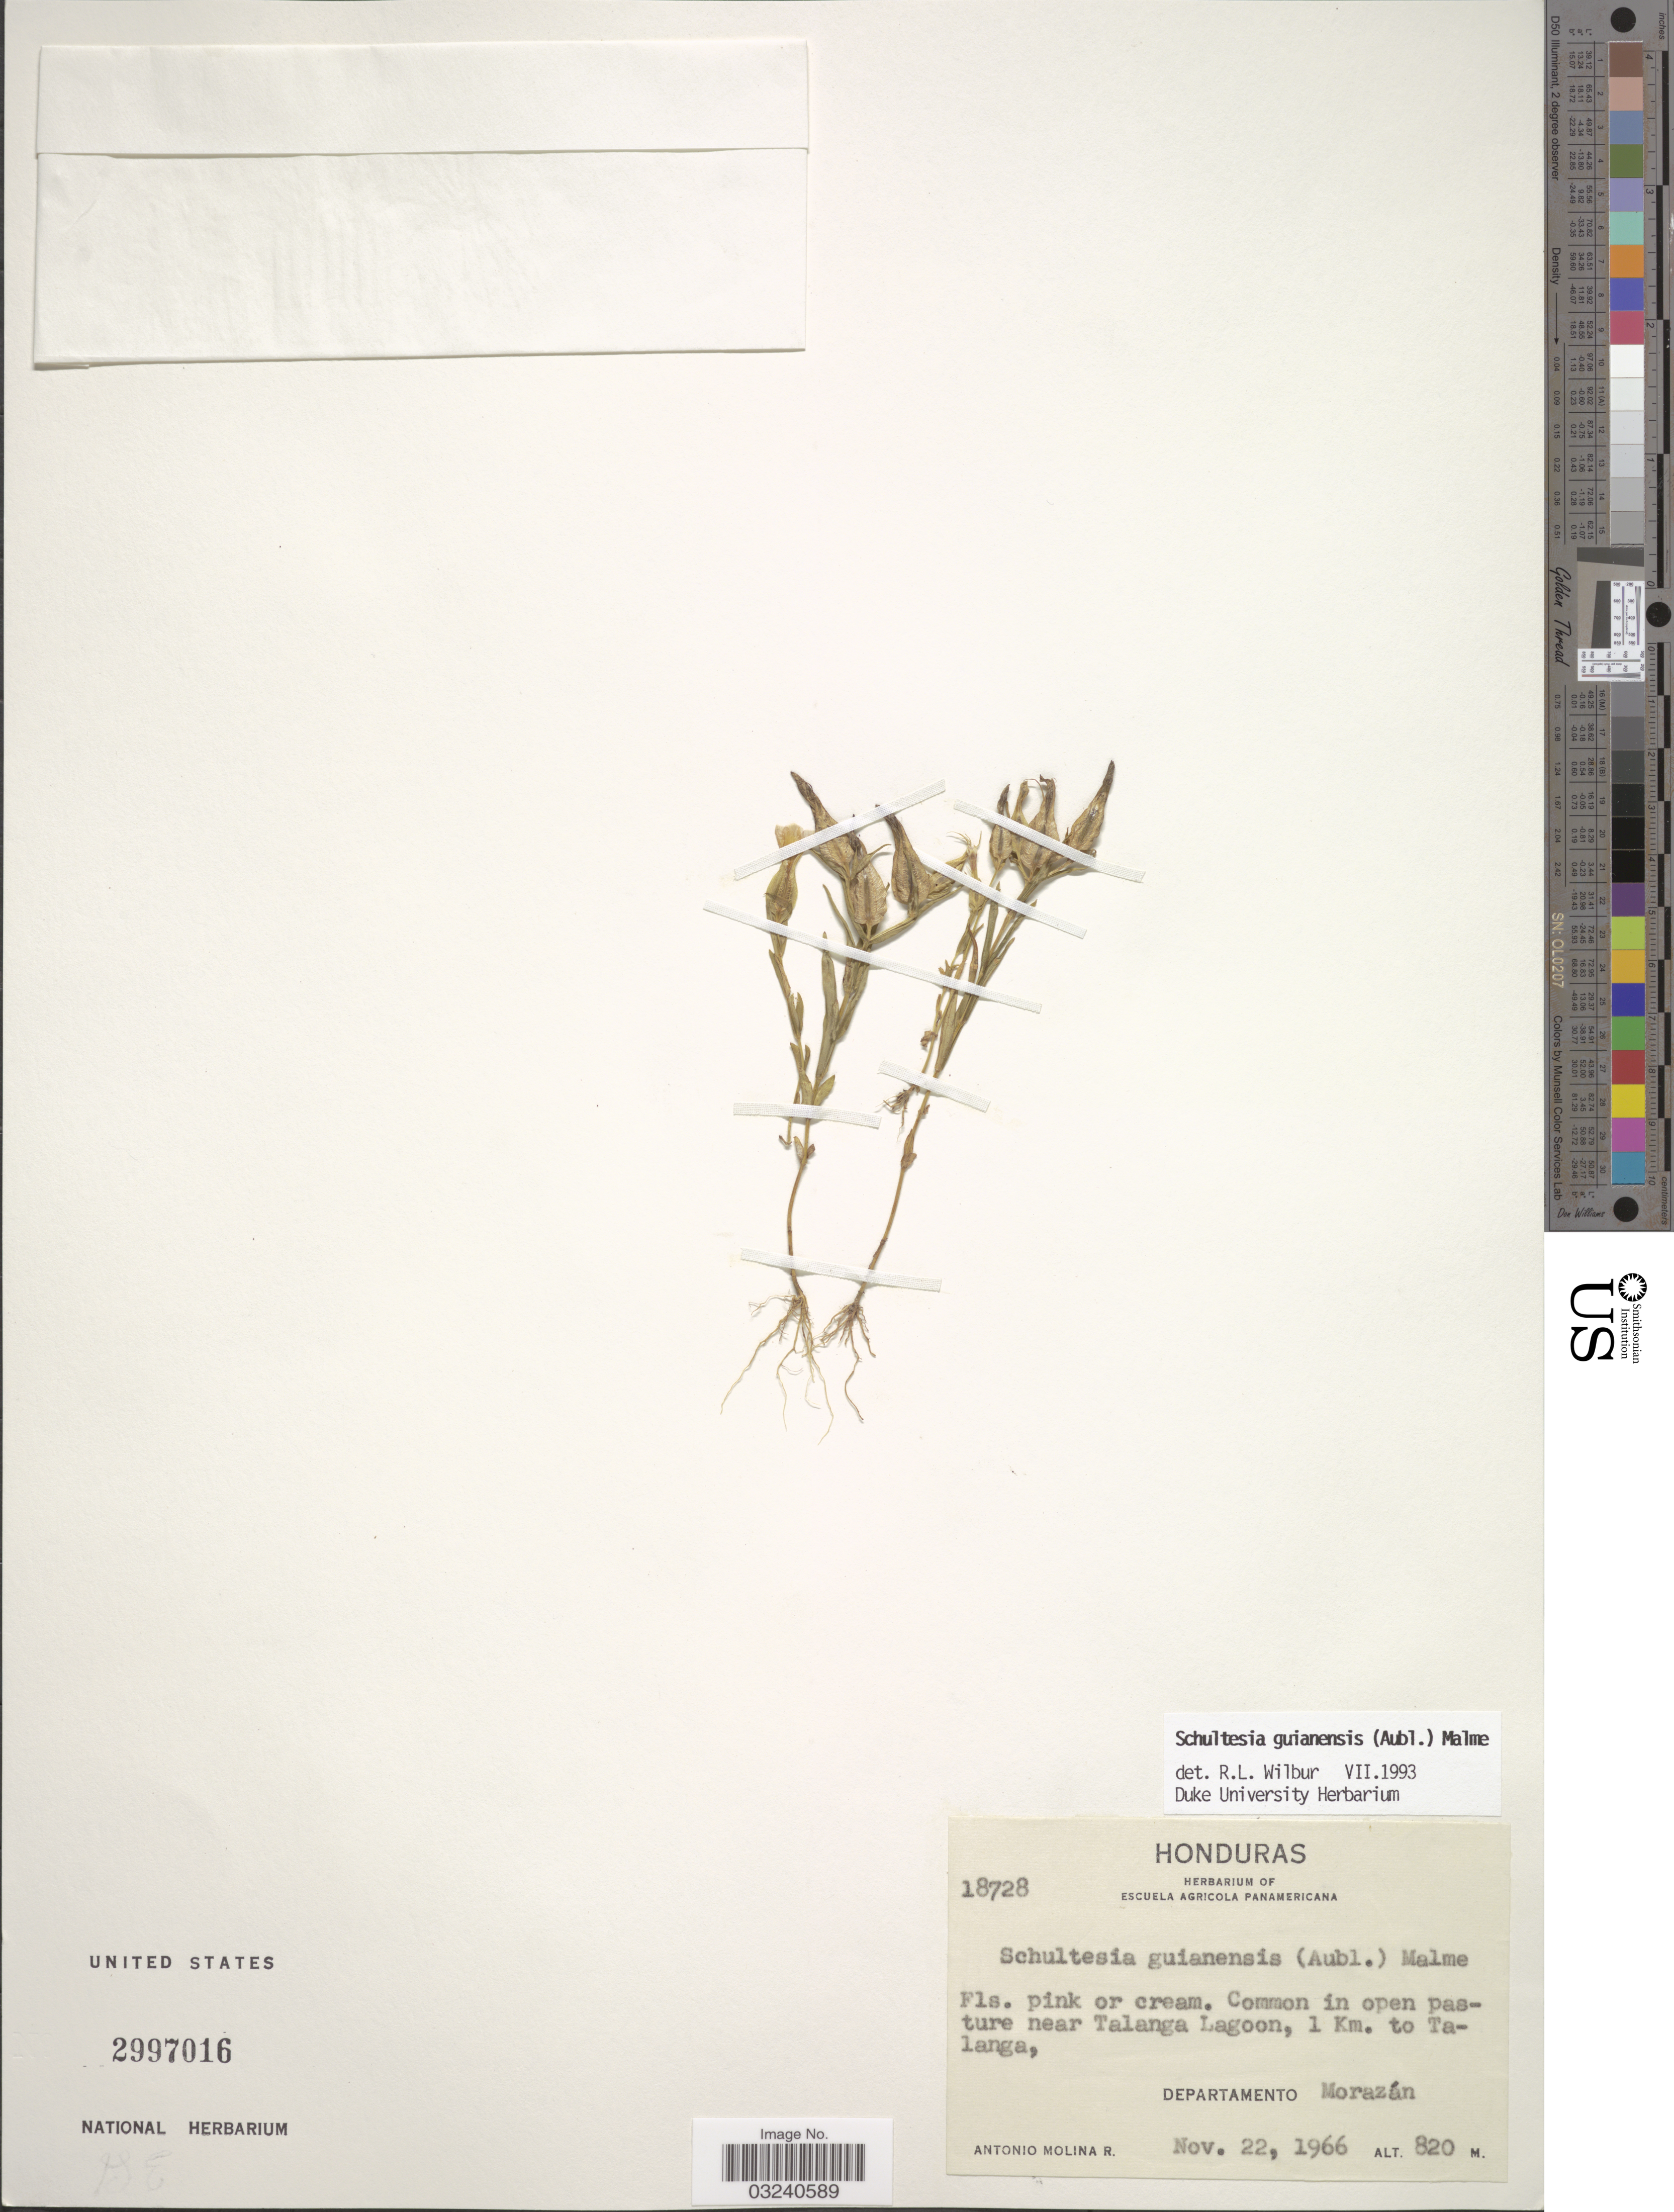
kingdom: Plantae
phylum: Tracheophyta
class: Magnoliopsida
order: Gentianales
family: Gentianaceae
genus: Schultesia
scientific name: Schultesia guianensis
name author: (Aubl.) Malme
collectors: A. Molina R.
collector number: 18728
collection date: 1966-11-22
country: Honduras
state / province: Fco. Morazán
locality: Common in open pasture near Talanga Lagoon, 1 Km. to Talanga, Departamento Morazán.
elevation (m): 820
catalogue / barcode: US 2997016